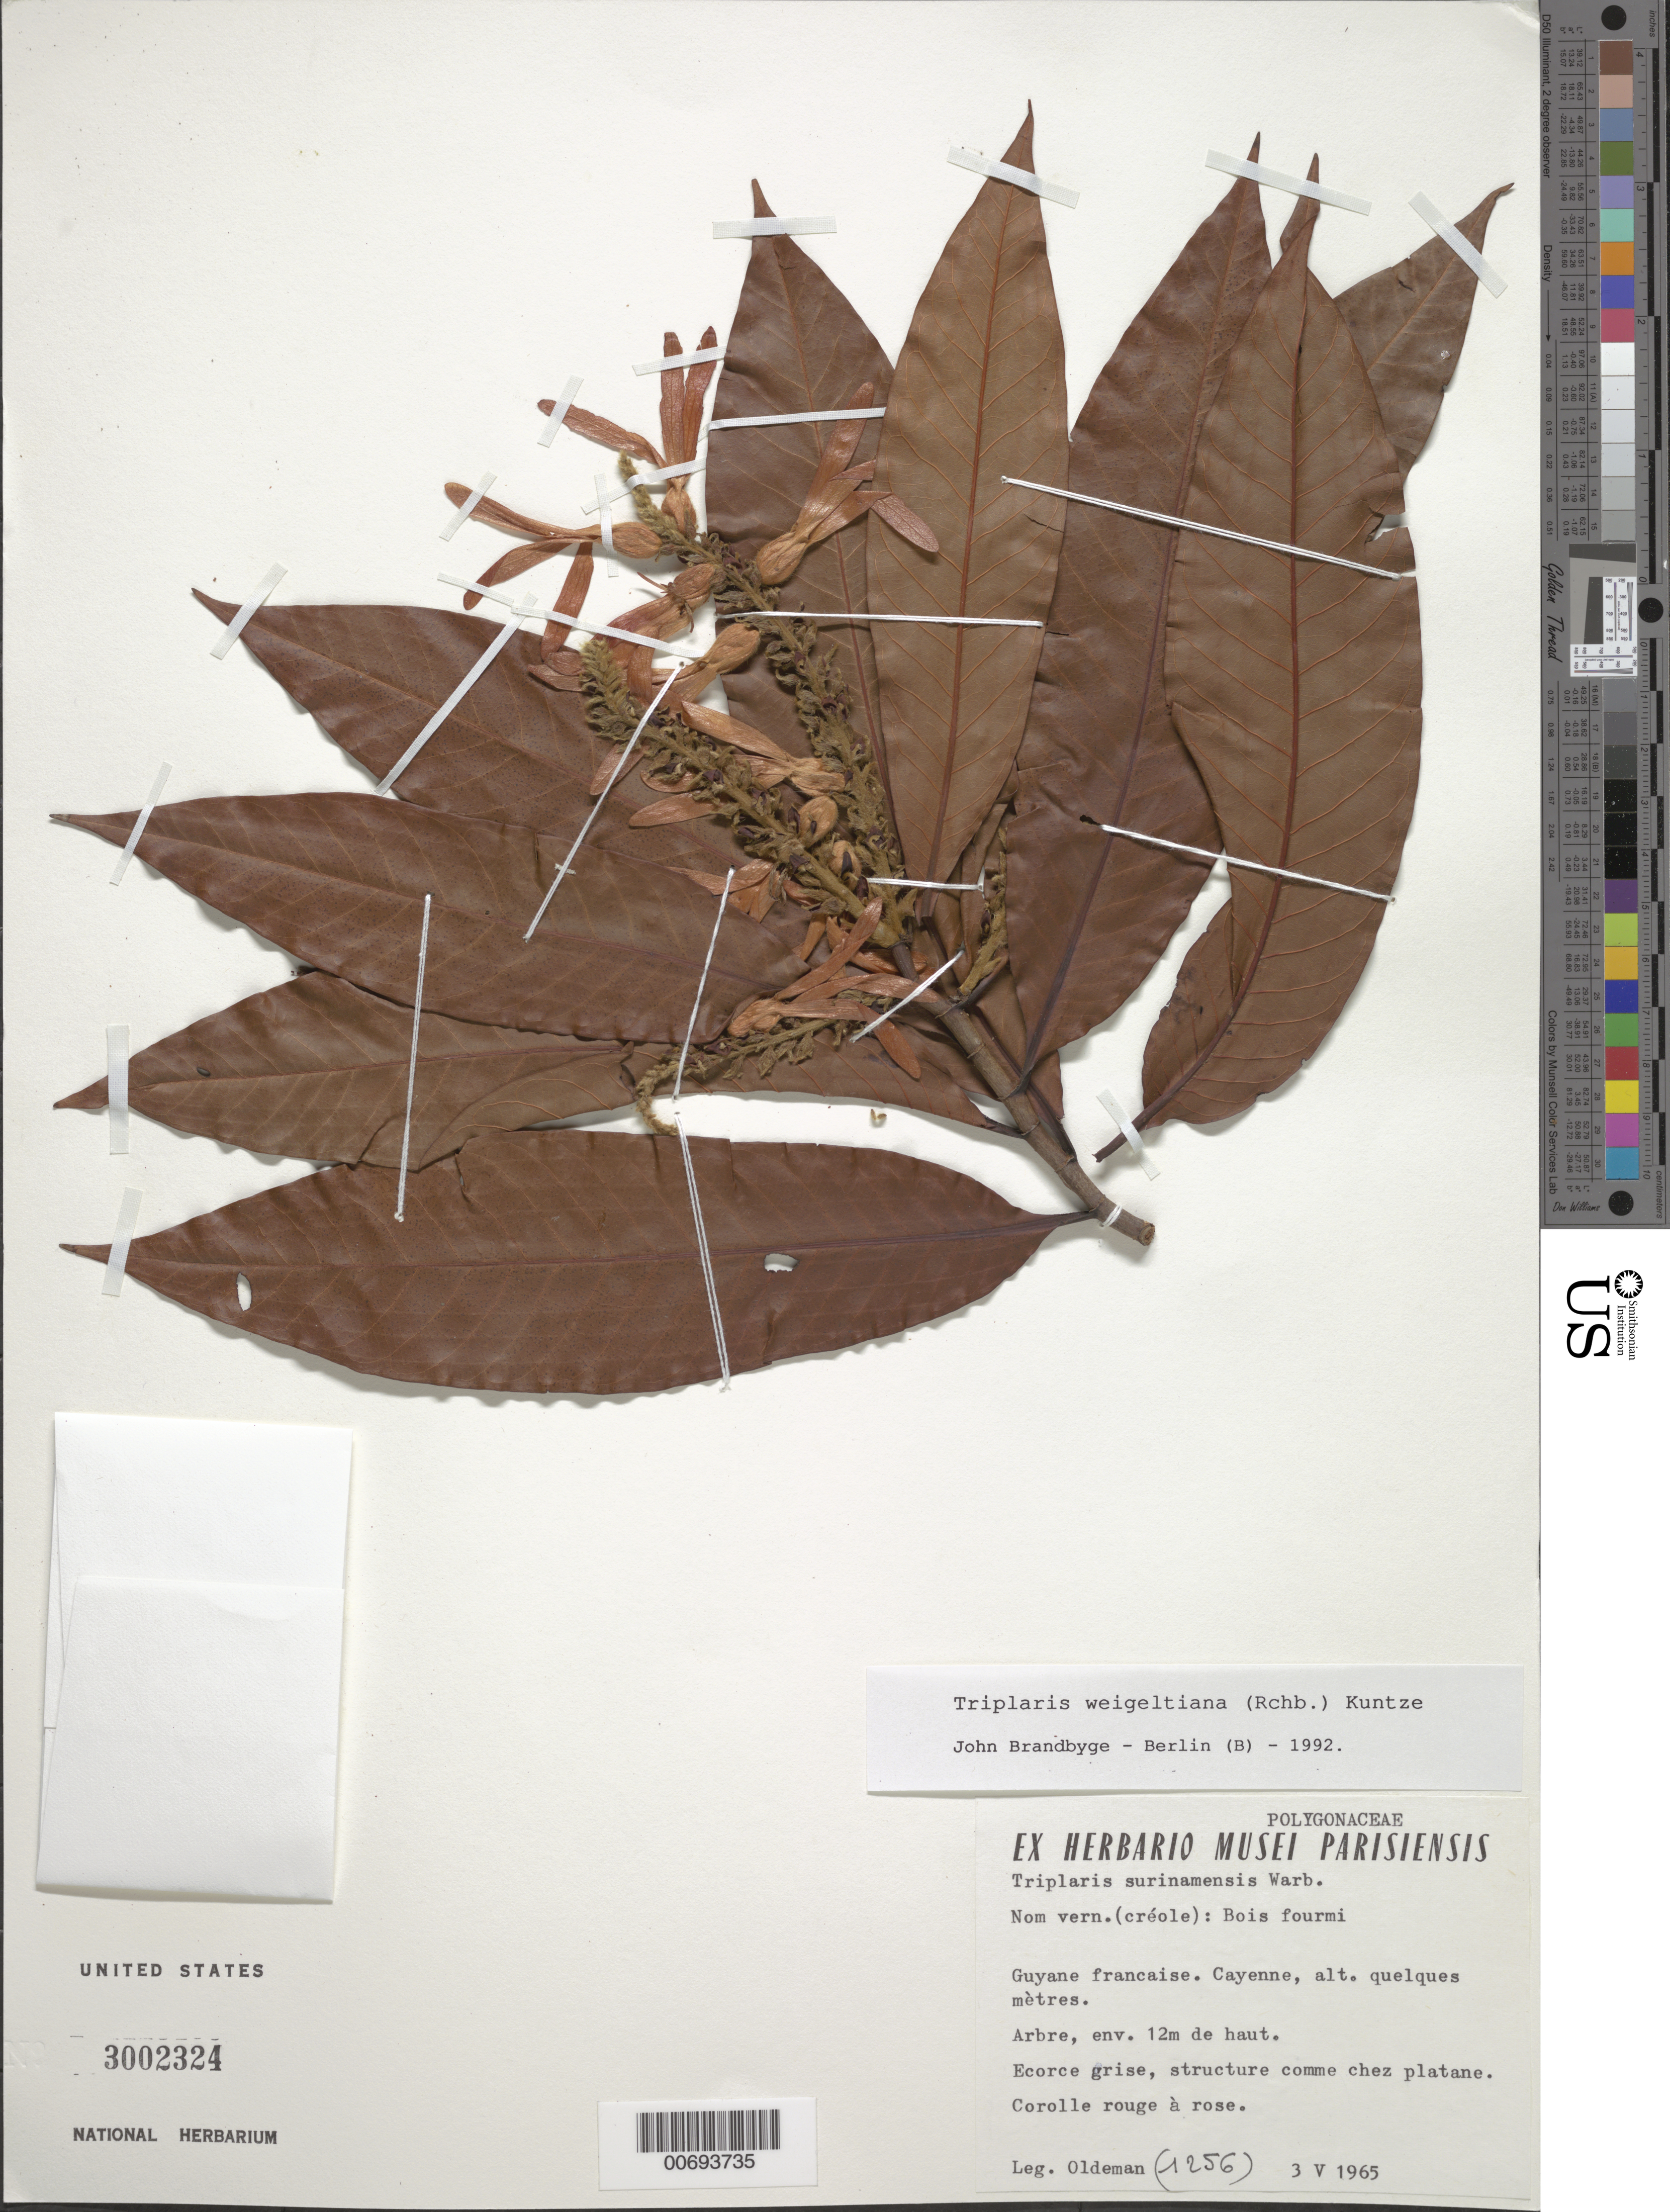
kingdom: Plantae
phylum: Tracheophyta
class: Magnoliopsida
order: Caryophyllales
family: Polygonaceae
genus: Triplaris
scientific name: Triplaris weigeltiana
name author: (Rchb.) Kuntze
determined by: Brandbyge, J.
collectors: R. Oldeman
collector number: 1256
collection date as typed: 3-May-65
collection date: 1965-05-03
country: French Guiana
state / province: Cayenne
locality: Cayenne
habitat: Alt. quelques metres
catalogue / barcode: US 3002324